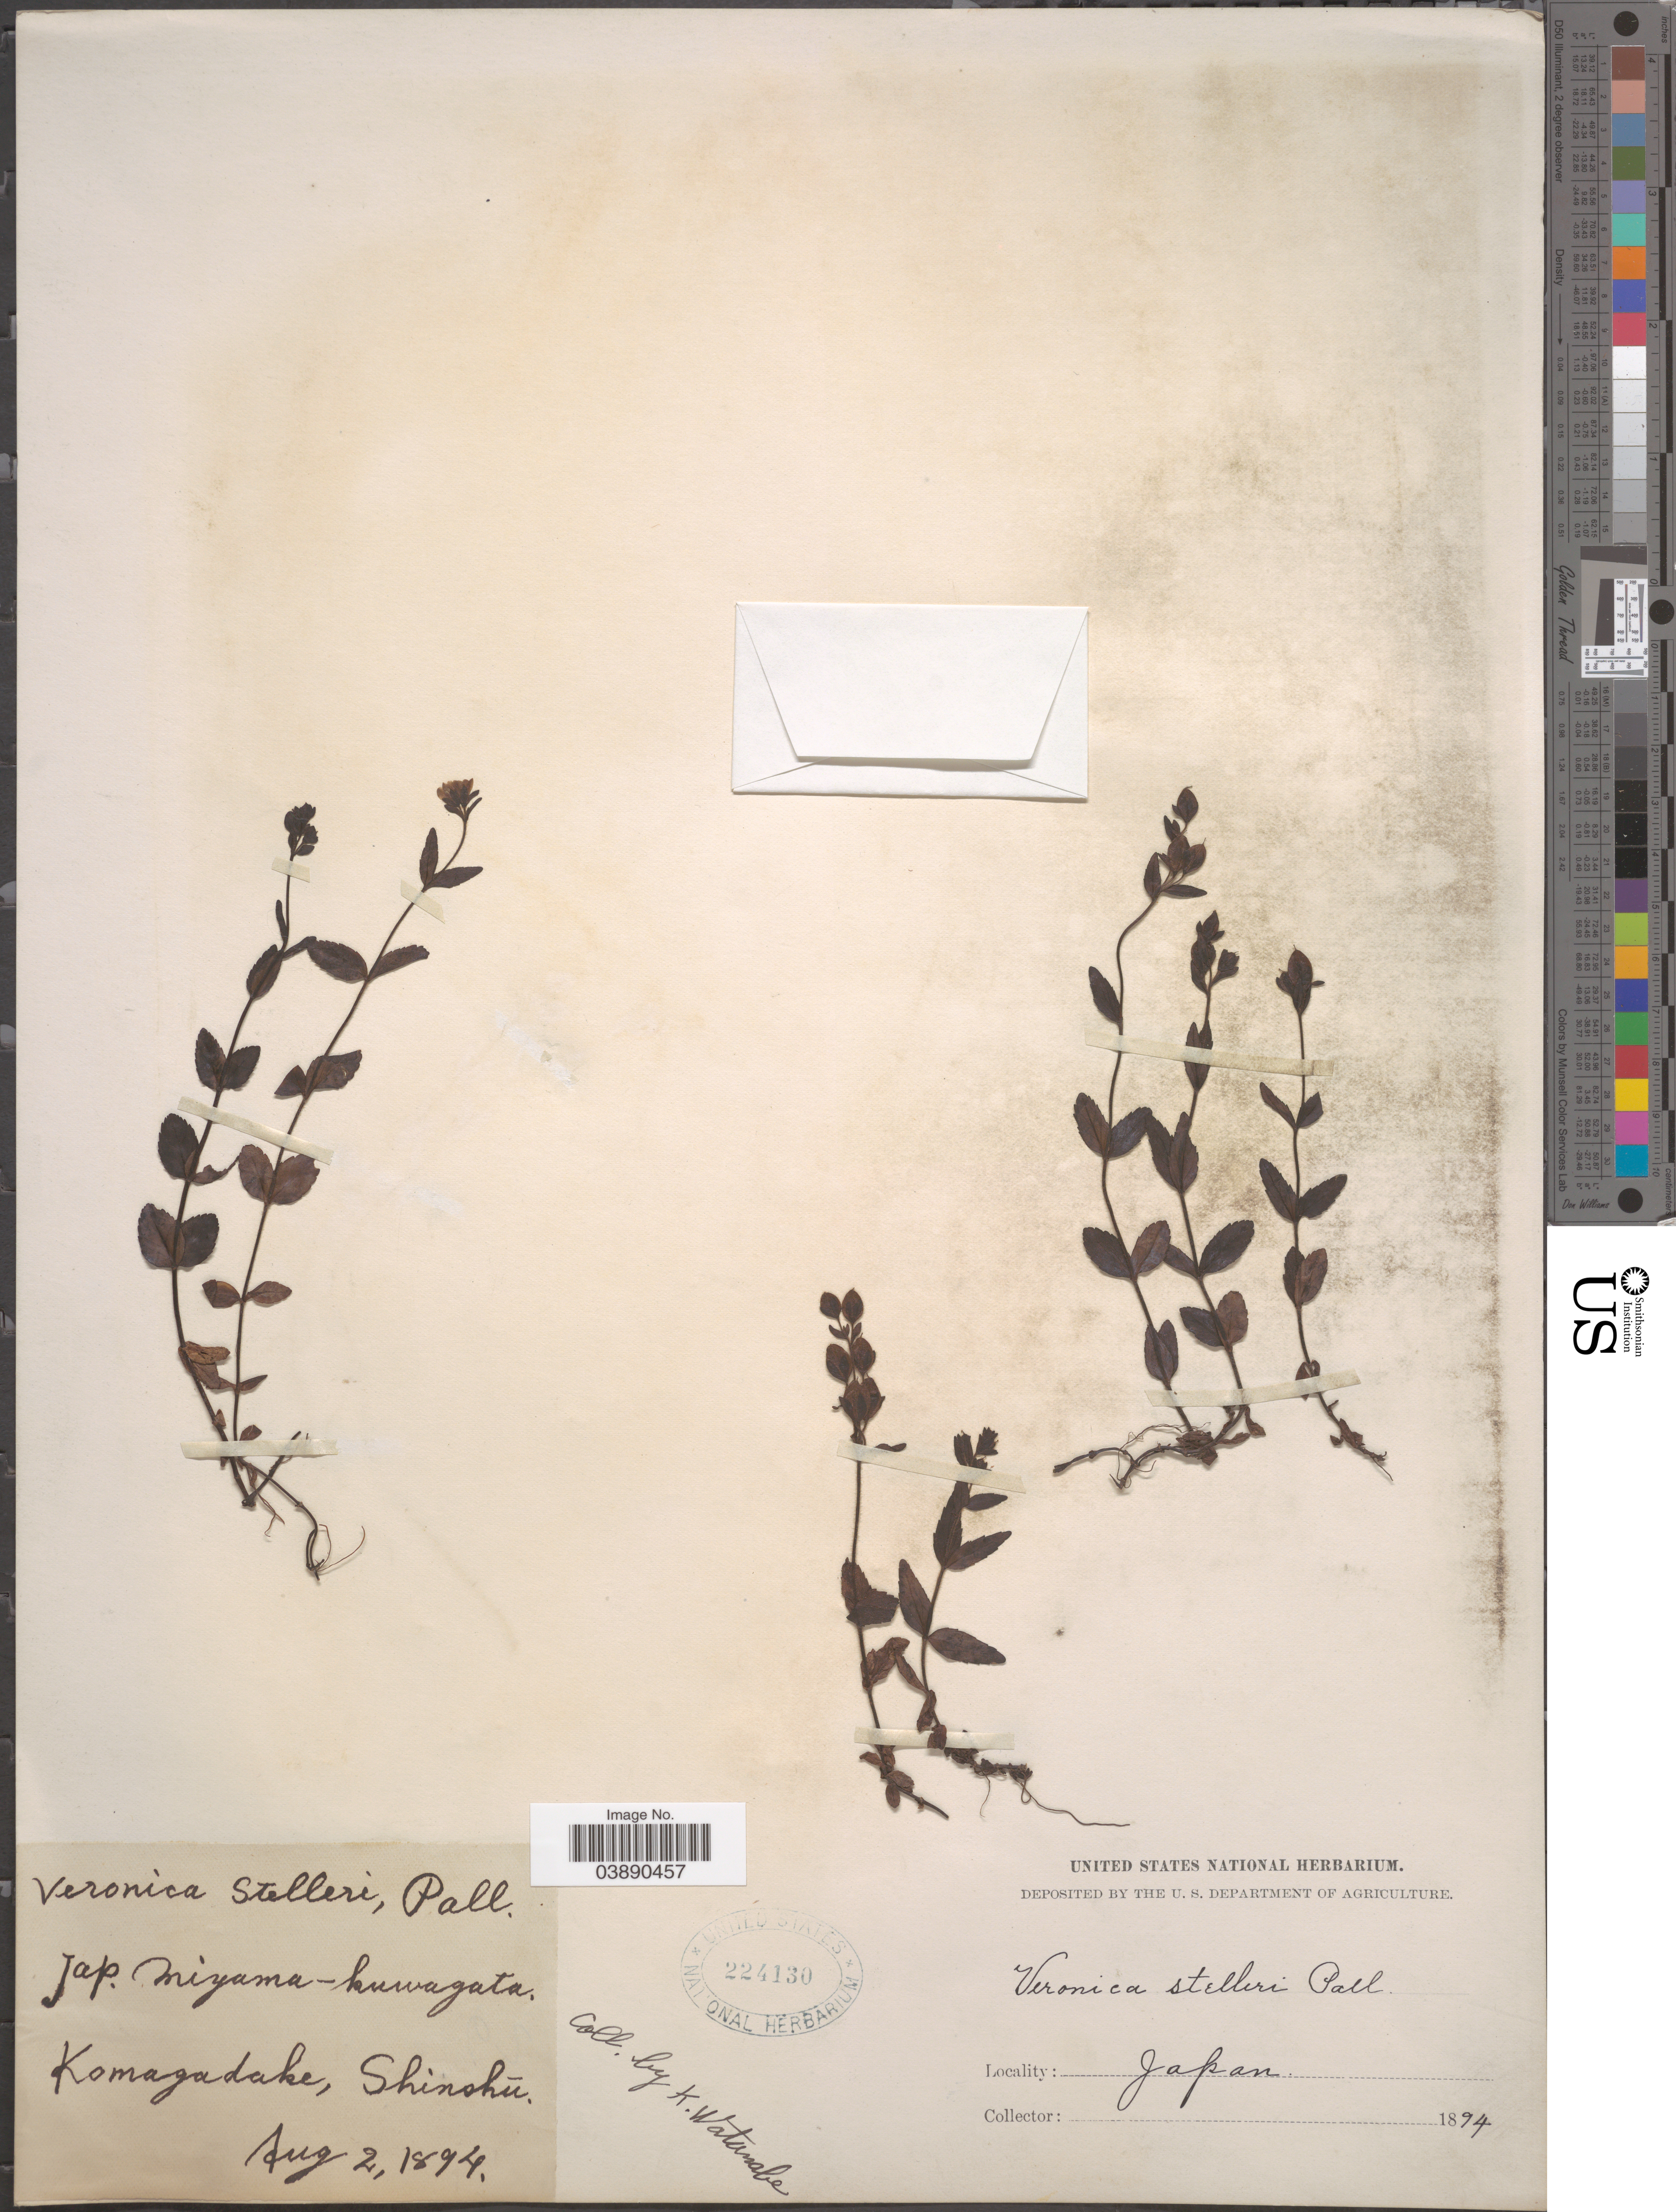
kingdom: Plantae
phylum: Tracheophyta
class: Magnoliopsida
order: Lamiales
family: Plantaginaceae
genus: Veronica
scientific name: Veronica stelleri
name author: Pall.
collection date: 1894-08-02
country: Japan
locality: Komagadake, Shinshū.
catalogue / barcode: US 224130